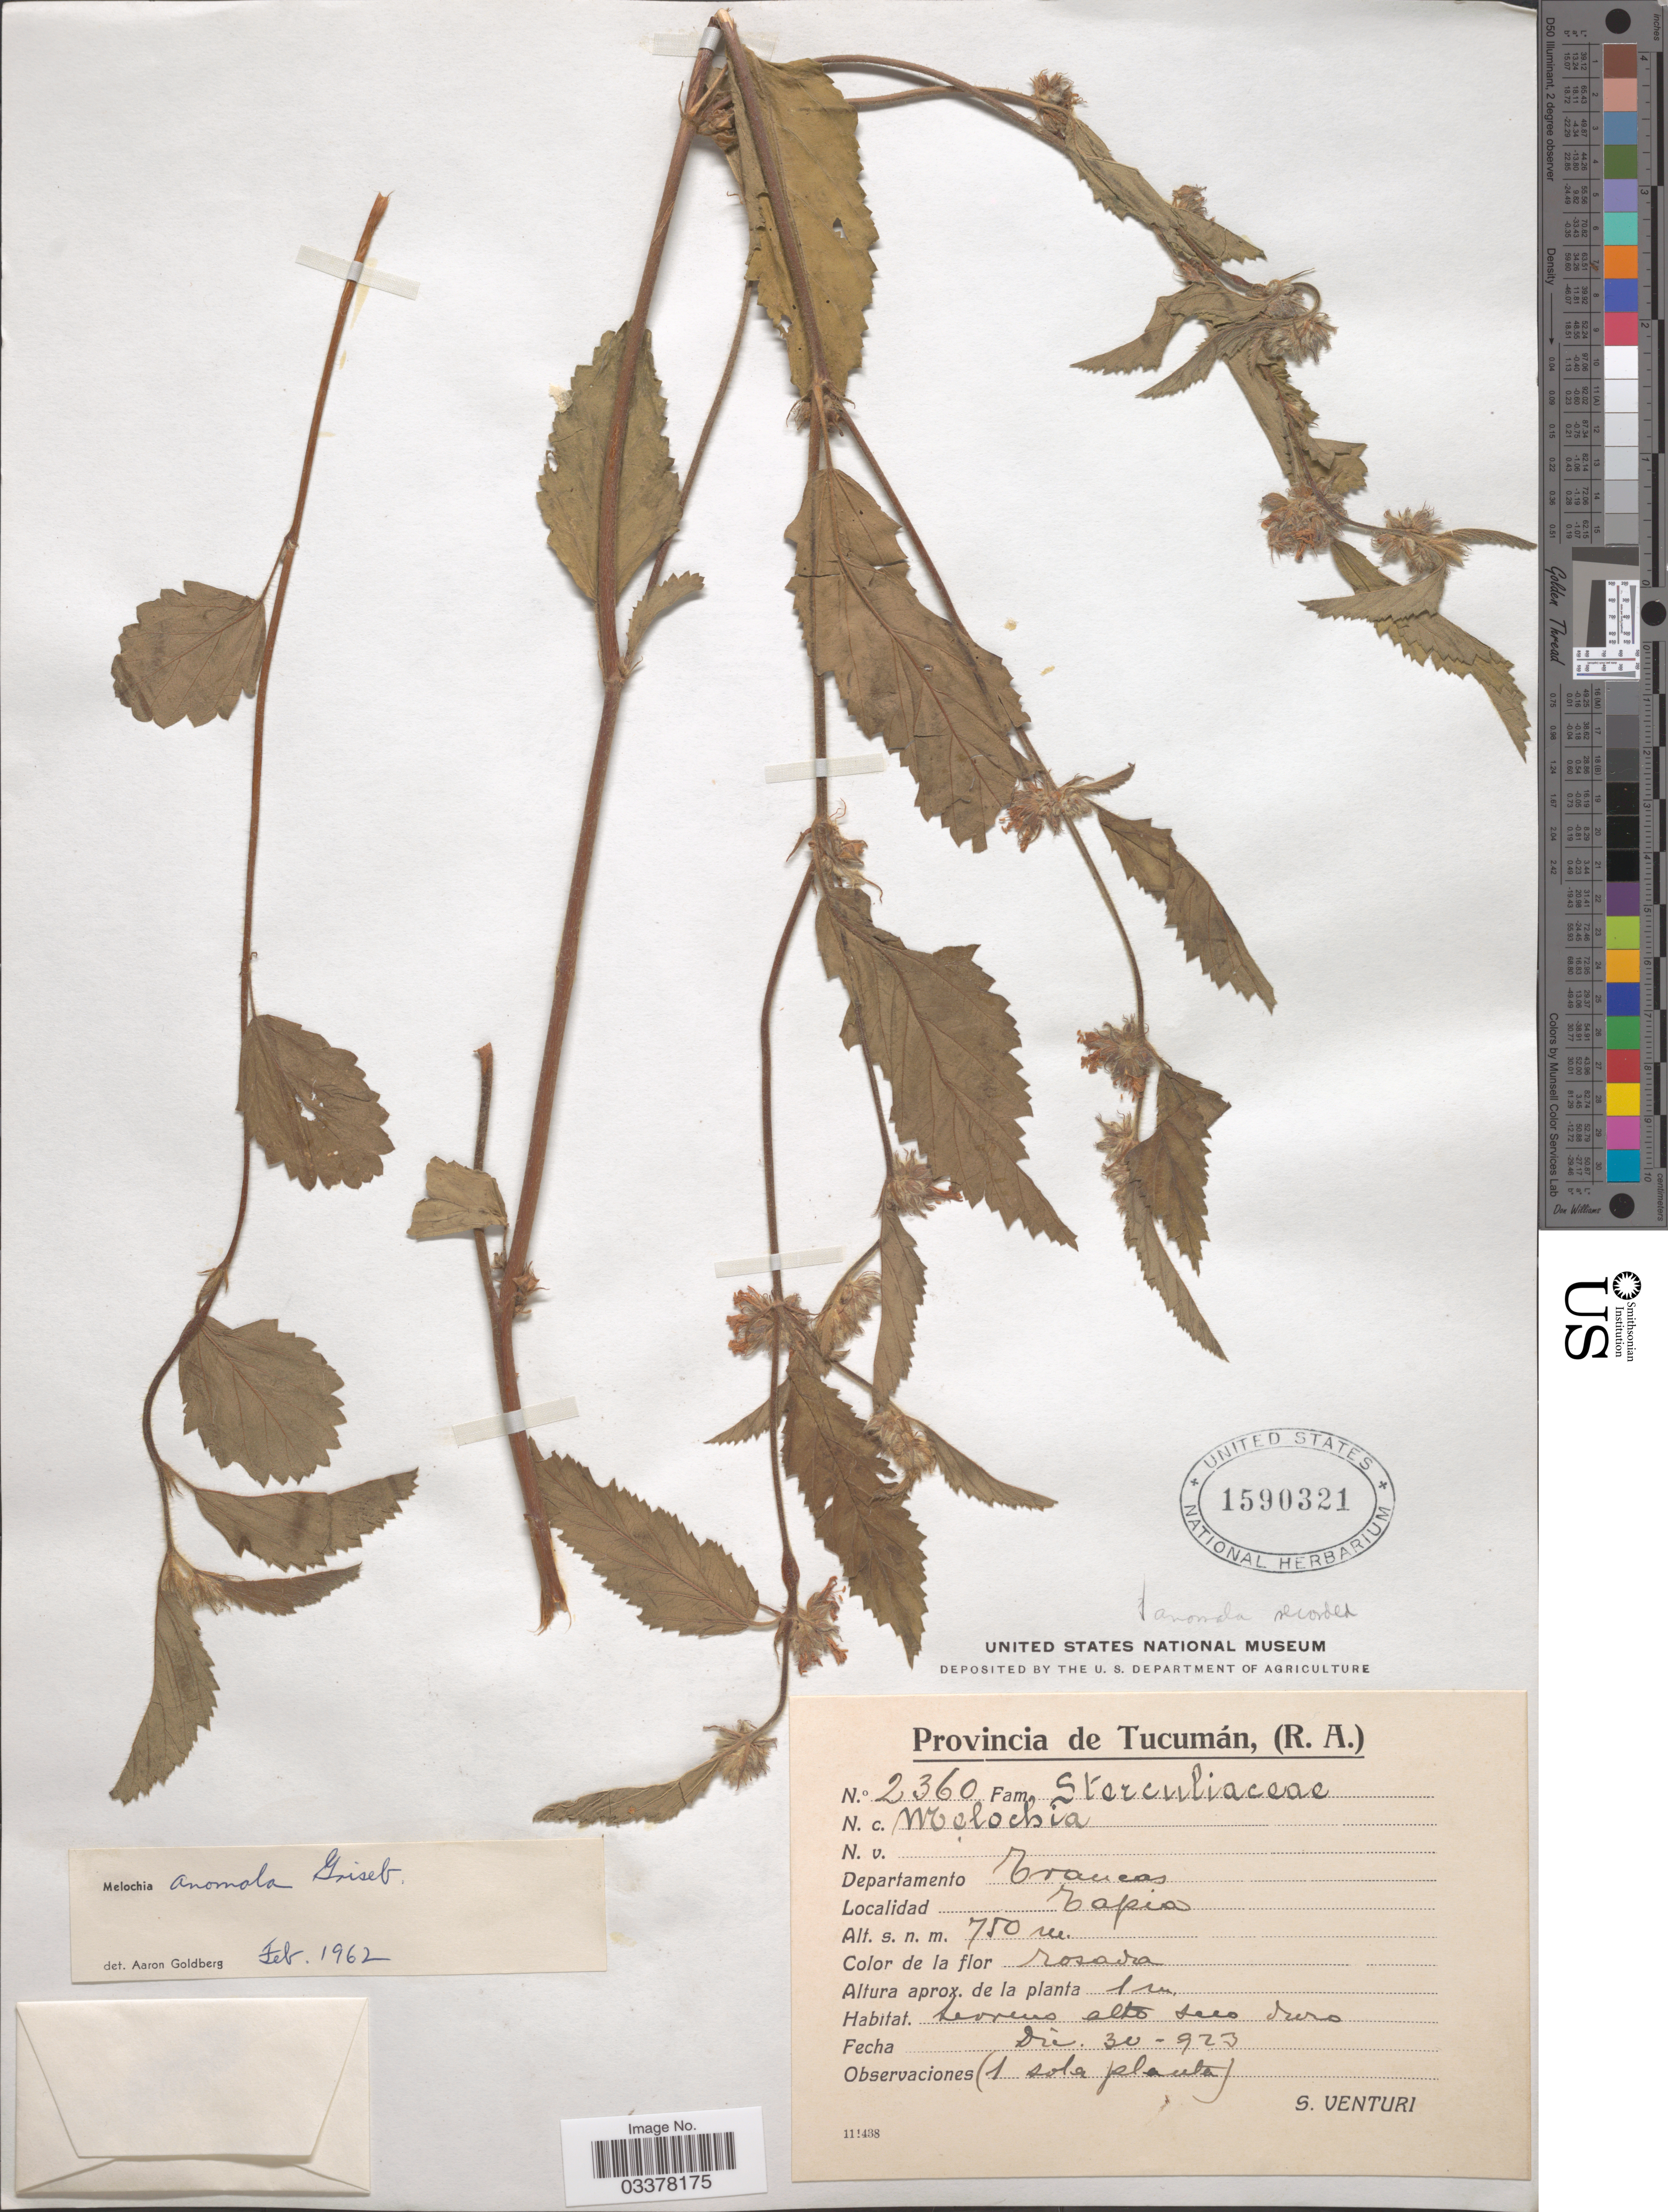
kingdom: Plantae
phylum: Tracheophyta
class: Magnoliopsida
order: Malvales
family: Malvaceae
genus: Melochia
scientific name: Melochia anomala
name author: Griseb.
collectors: S. Venturi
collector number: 2360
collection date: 1923-12-30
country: Argentina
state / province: Tucuman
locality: Departamento Trancas. Tapia.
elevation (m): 750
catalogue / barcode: US 1590321